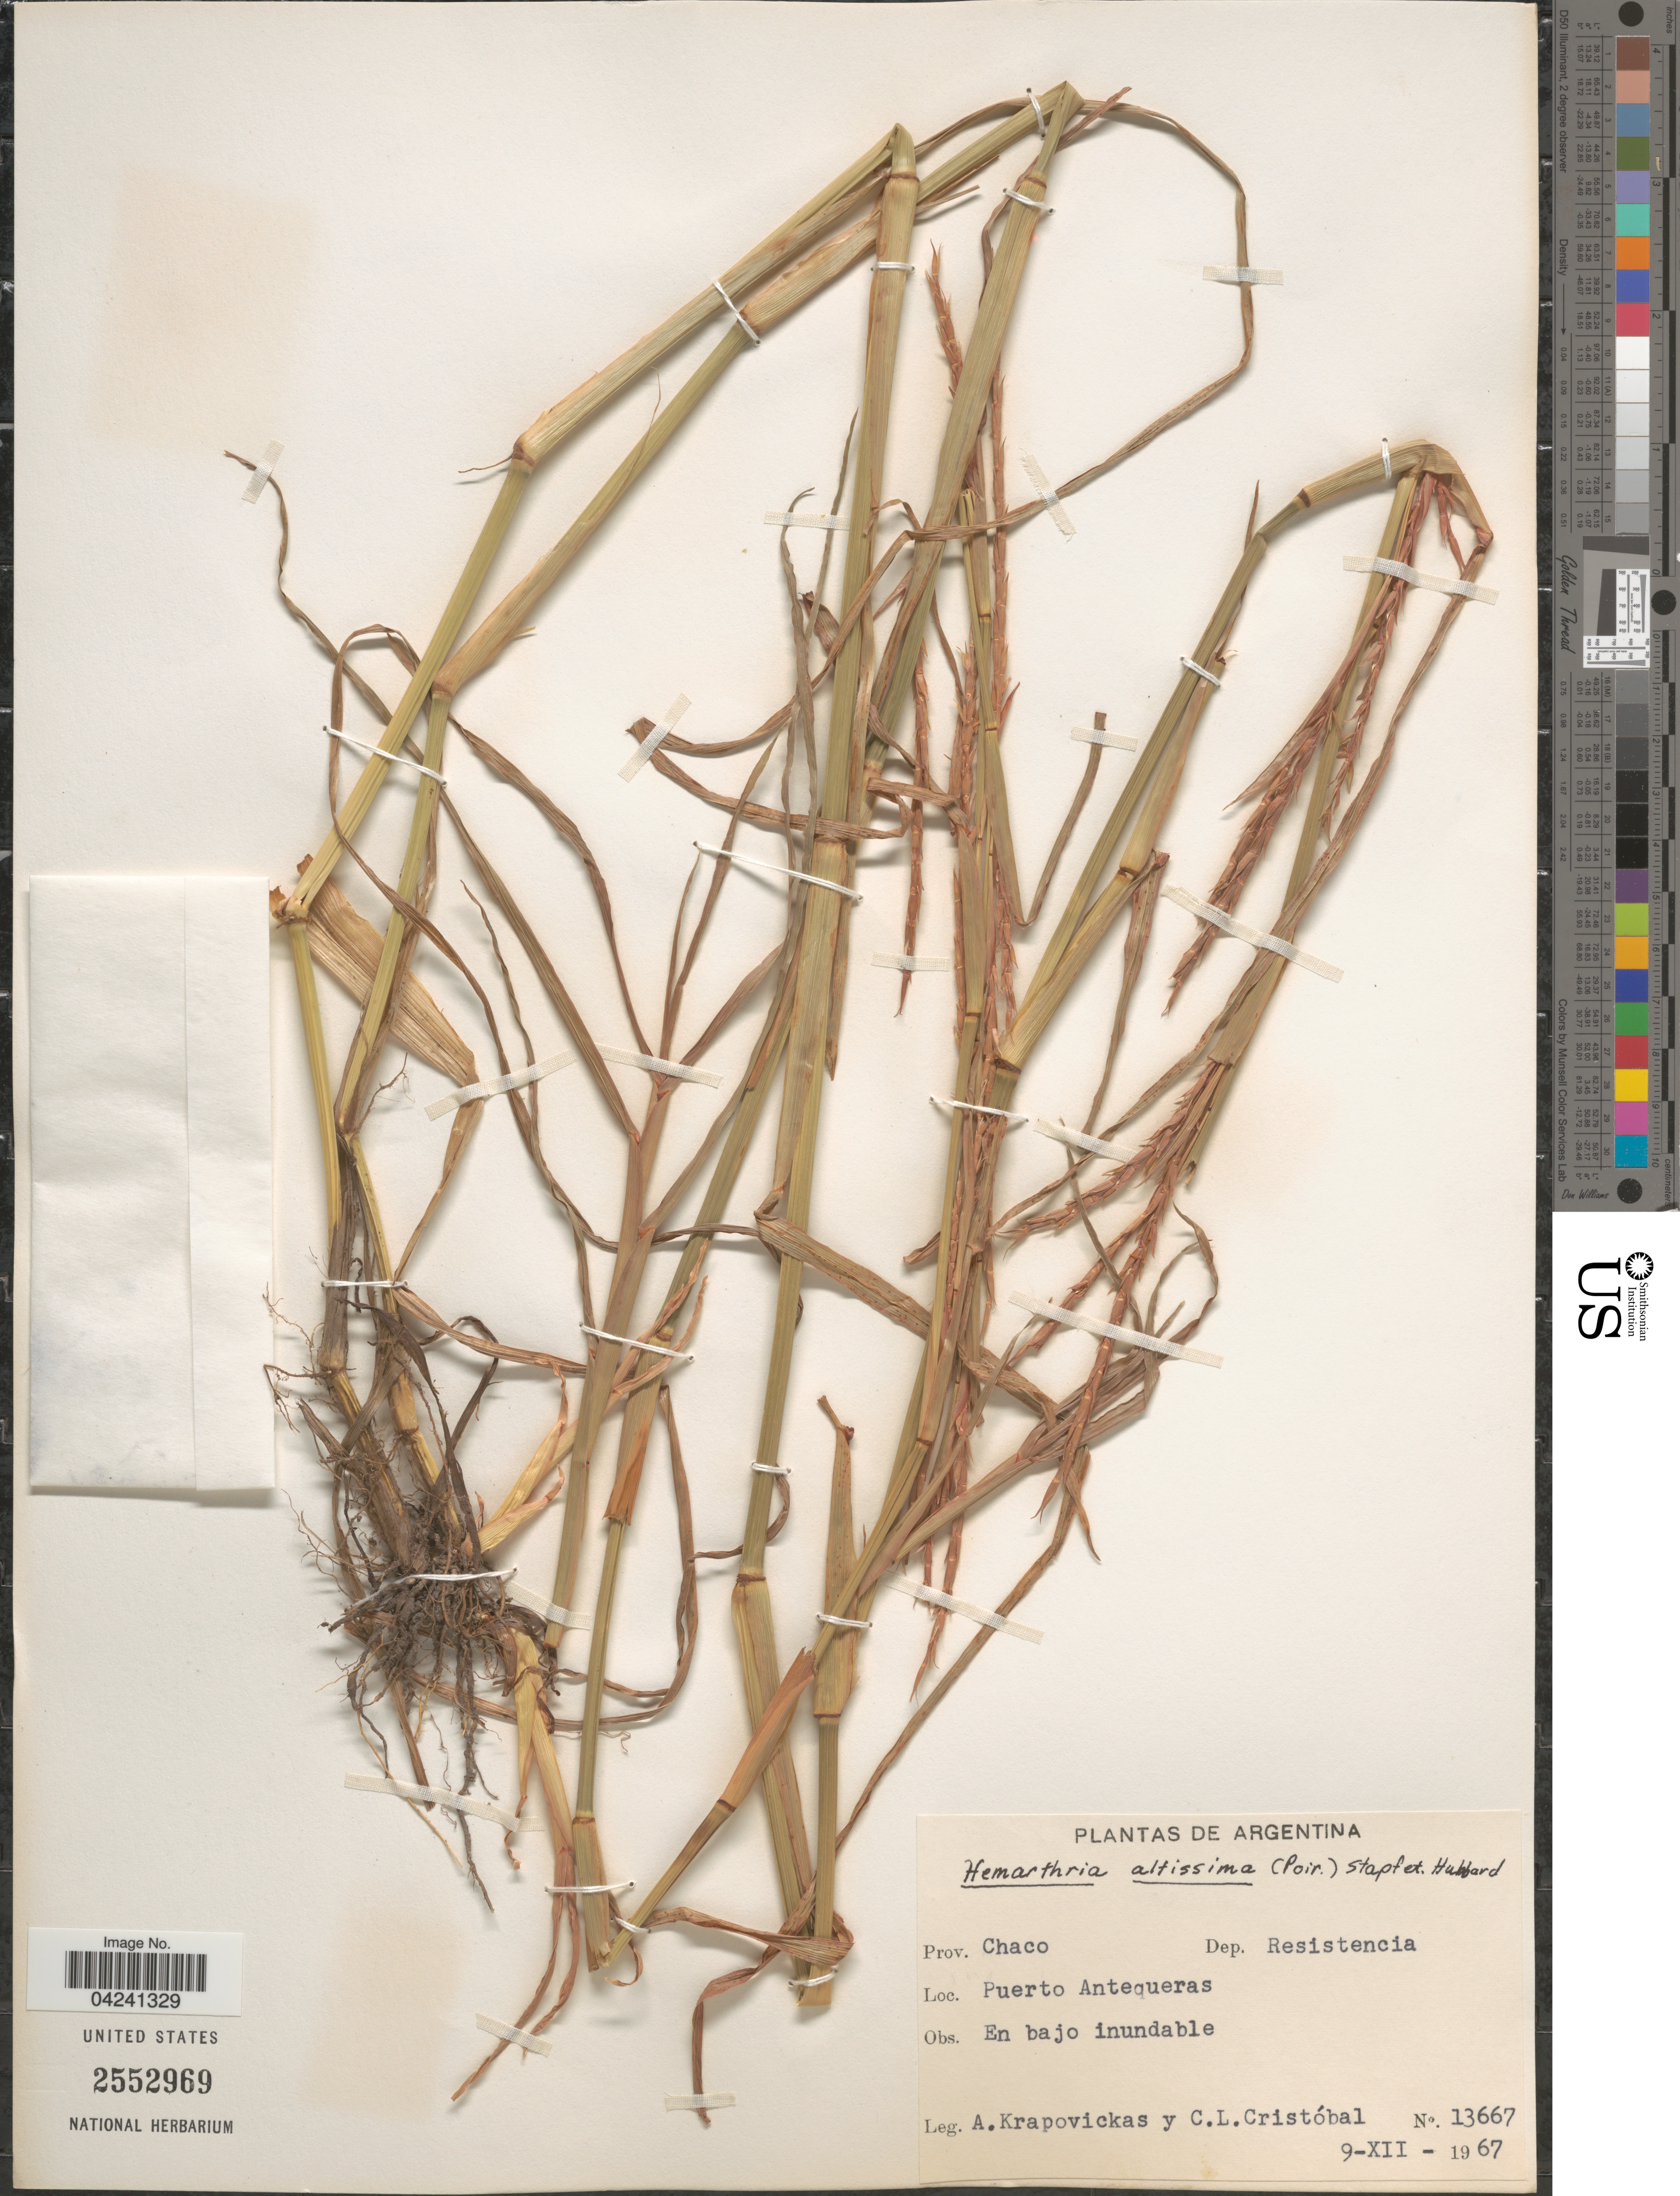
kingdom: Plantae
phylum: Tracheophyta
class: Liliopsida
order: Poales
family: Poaceae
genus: Hemarthria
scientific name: Hemarthria altissima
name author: (Poir.) Stapf & C. E. Hubb.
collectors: A. Krapovickas & C. L. Cristóbal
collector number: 13667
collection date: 1967-12-09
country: Argentina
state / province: Chaco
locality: Dep. Resistencia. Puerto Antequeras.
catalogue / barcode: US 2552969